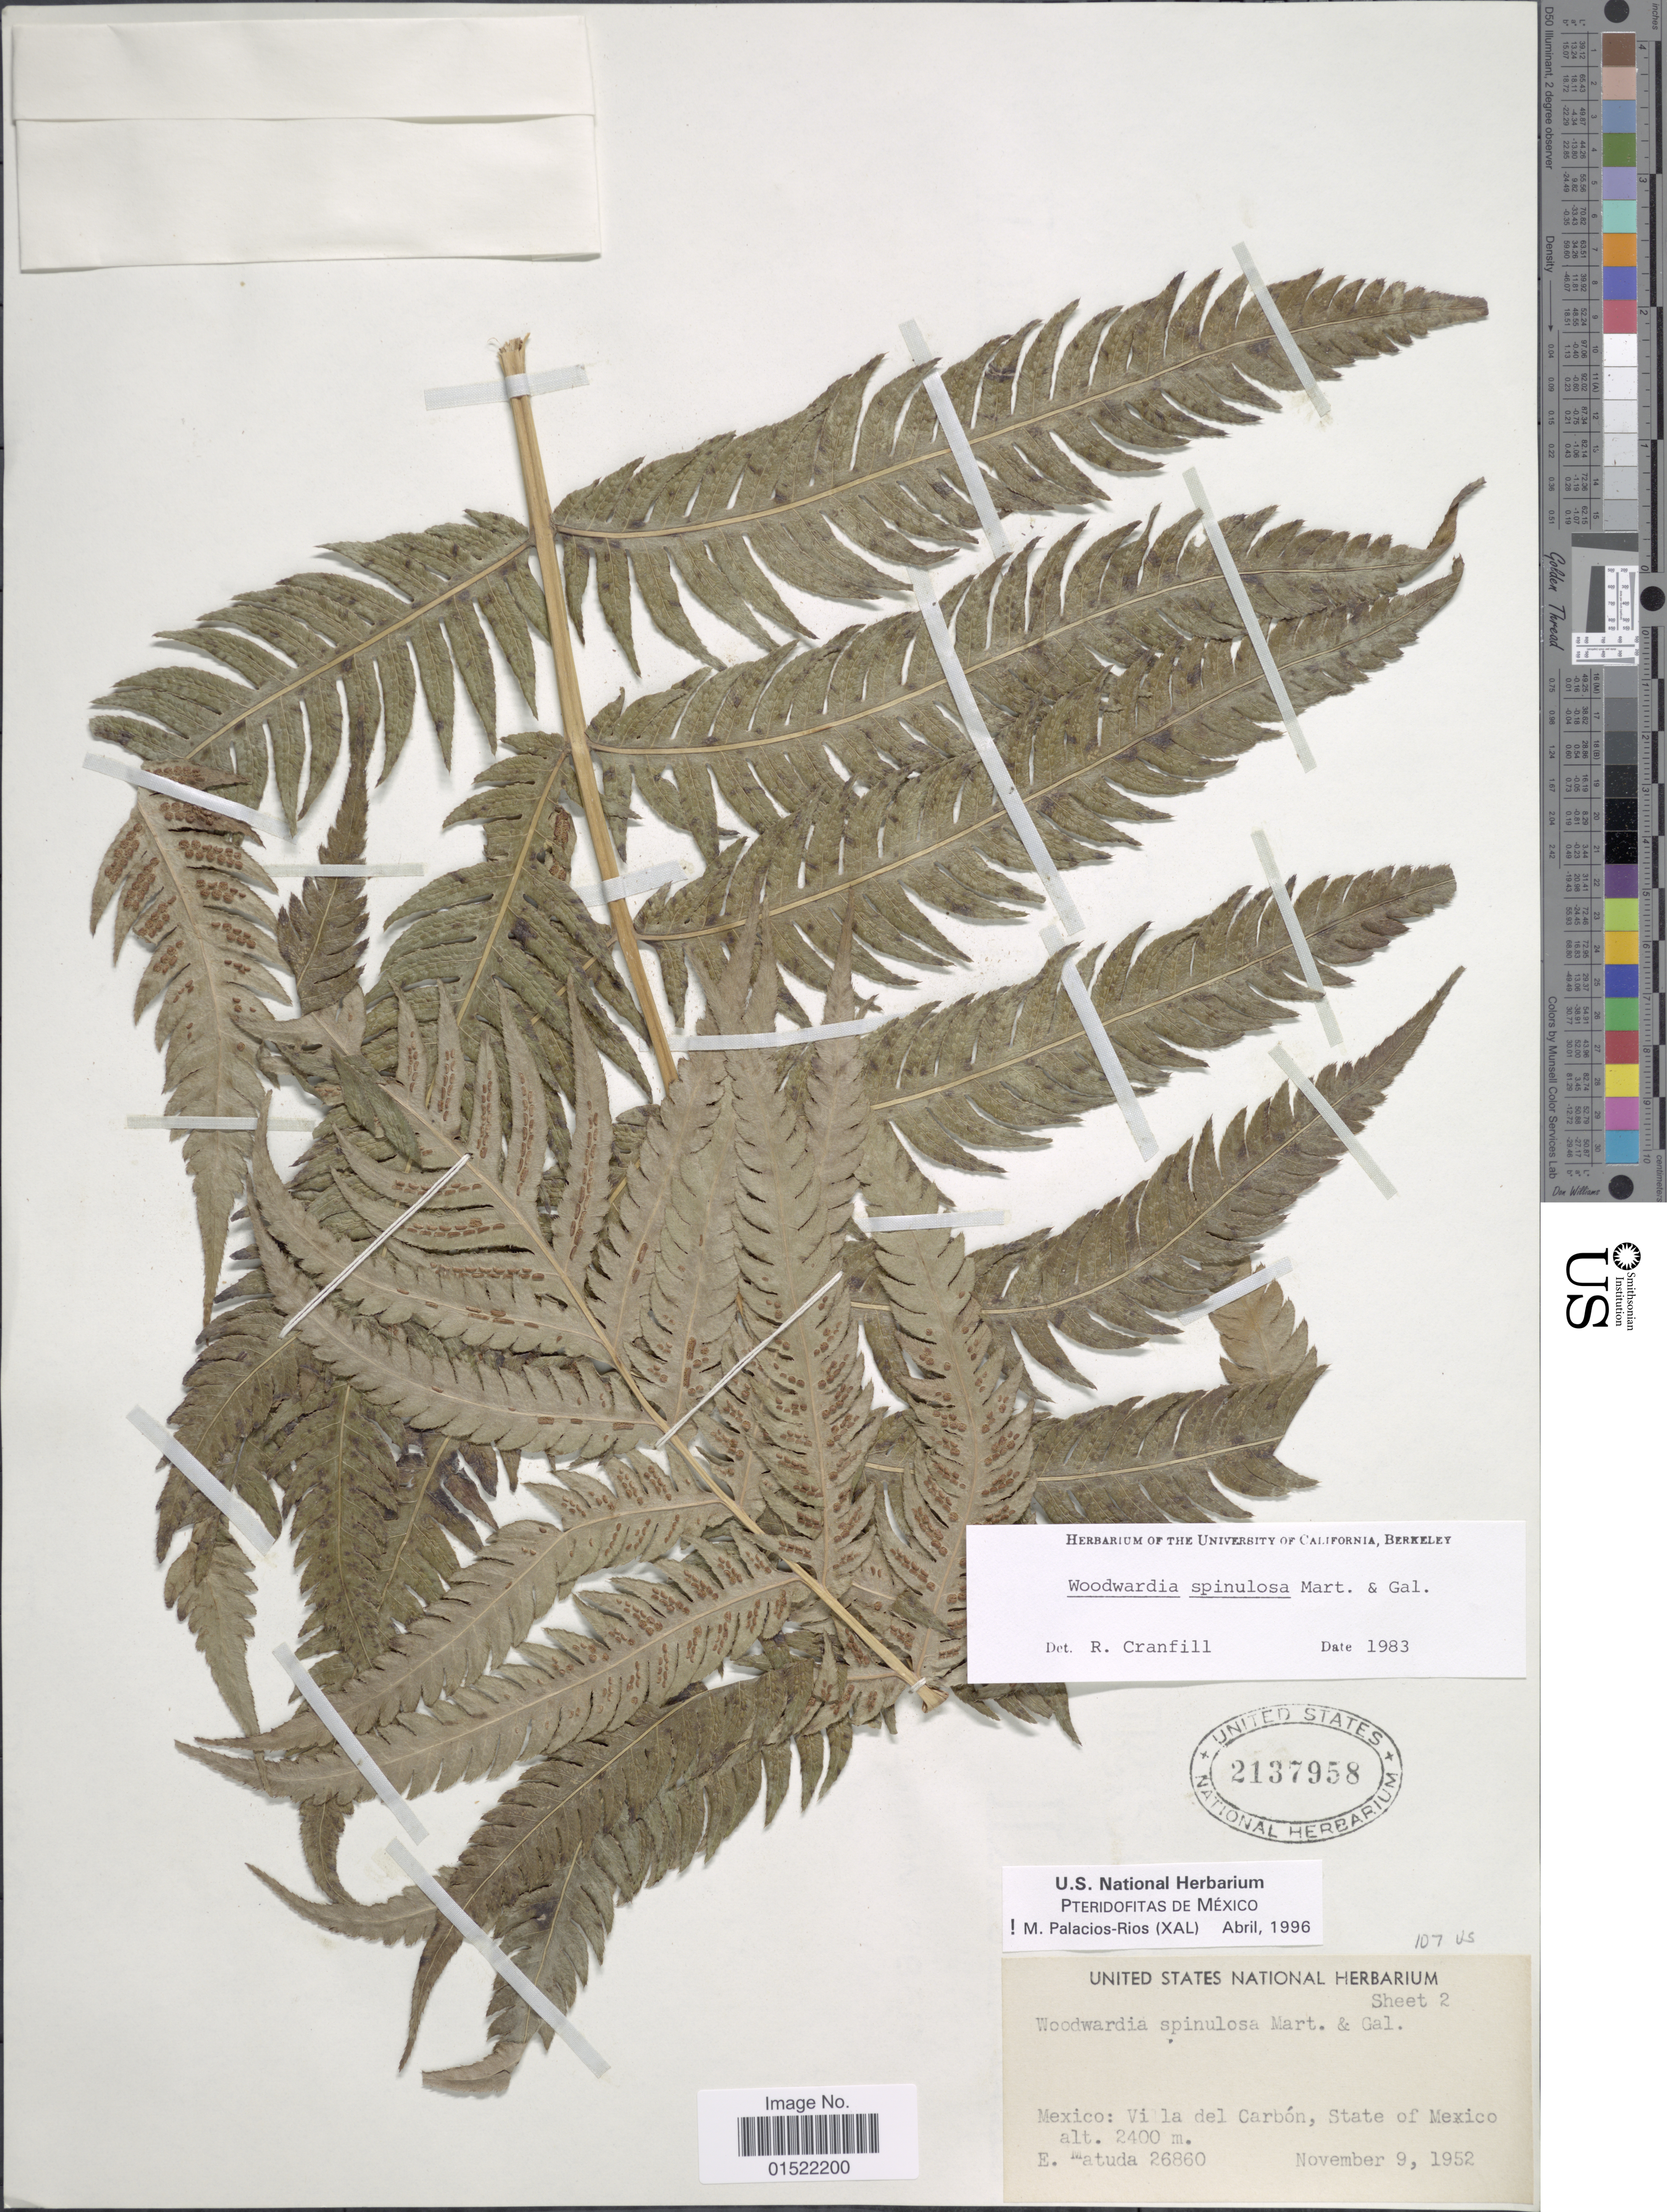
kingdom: Plantae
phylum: Tracheophyta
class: Polypodiopsida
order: Polypodiales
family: Blechnaceae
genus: Woodwardia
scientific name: Woodwardia spinulosa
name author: M. Martens & Galeotti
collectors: E. Matuda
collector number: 26860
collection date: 1952-11-09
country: Mexico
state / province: México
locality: Mexico: Vi la del Carbon, State of Mexico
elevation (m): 2400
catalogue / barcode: US 2137958